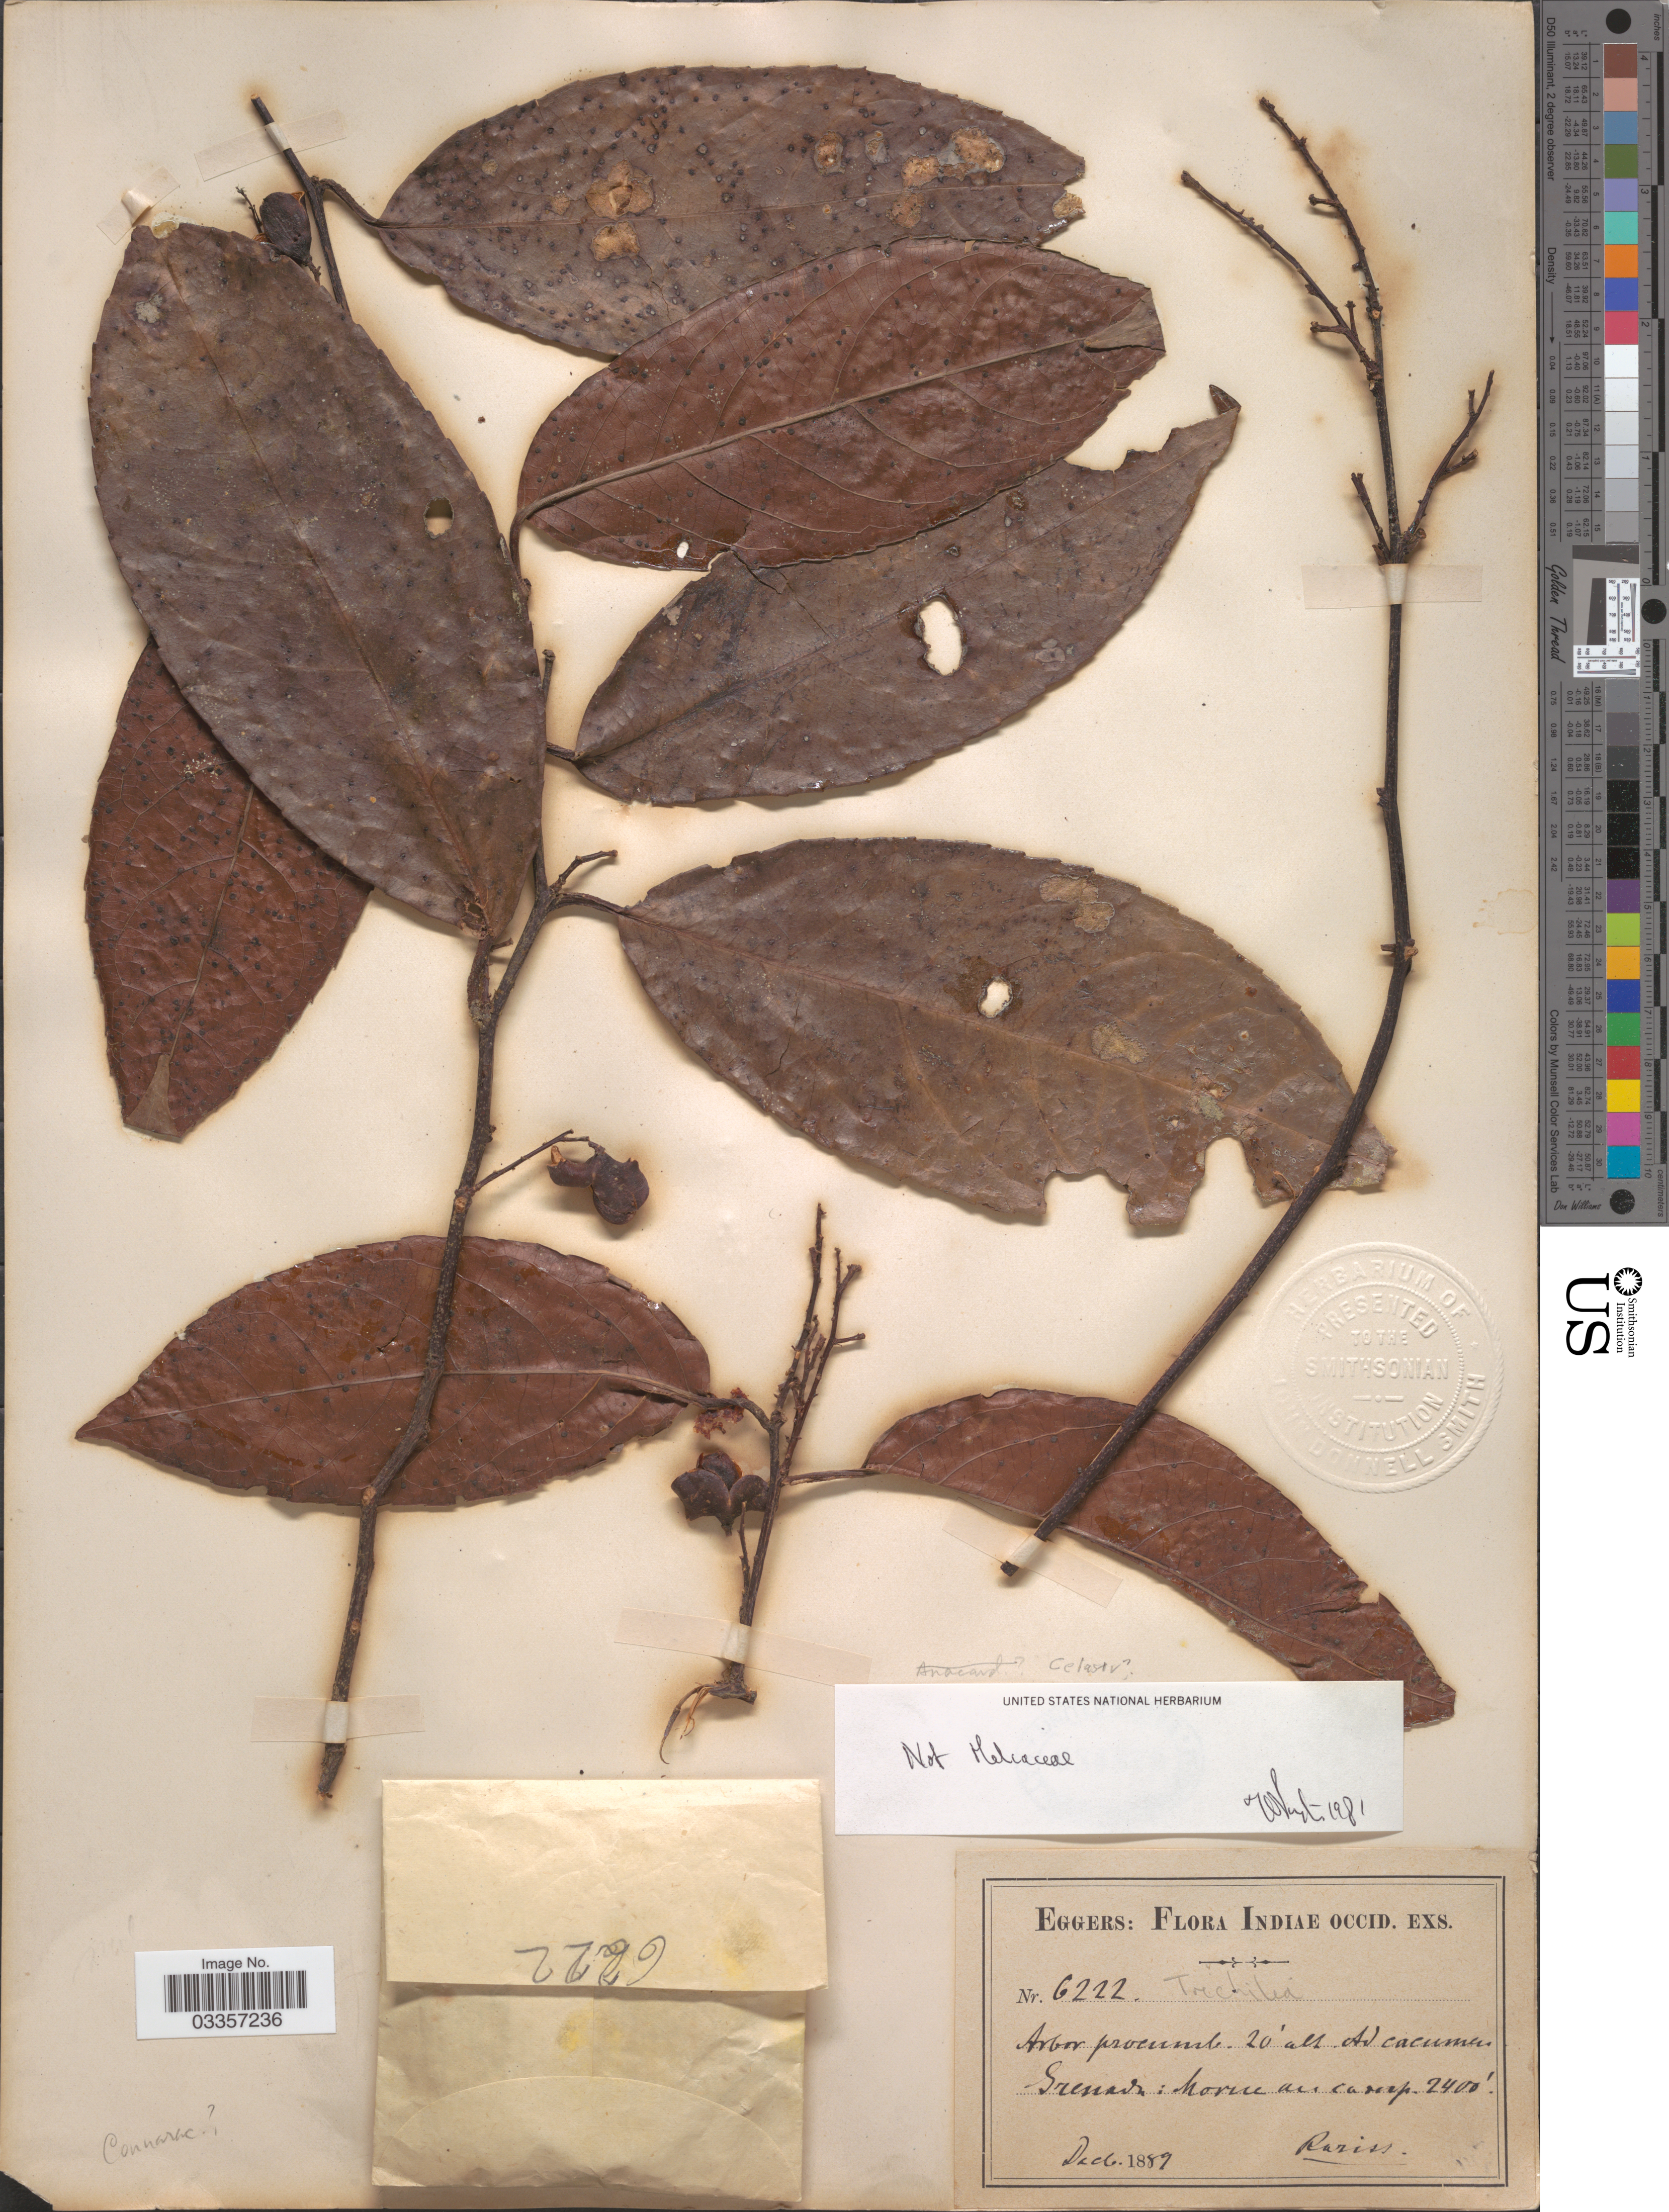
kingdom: Plantae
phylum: Tracheophyta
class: Magnoliopsida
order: Celastrales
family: Celastraceae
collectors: -. Eggers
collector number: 6222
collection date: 1889-12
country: Grenada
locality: Morne au camp.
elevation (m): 732